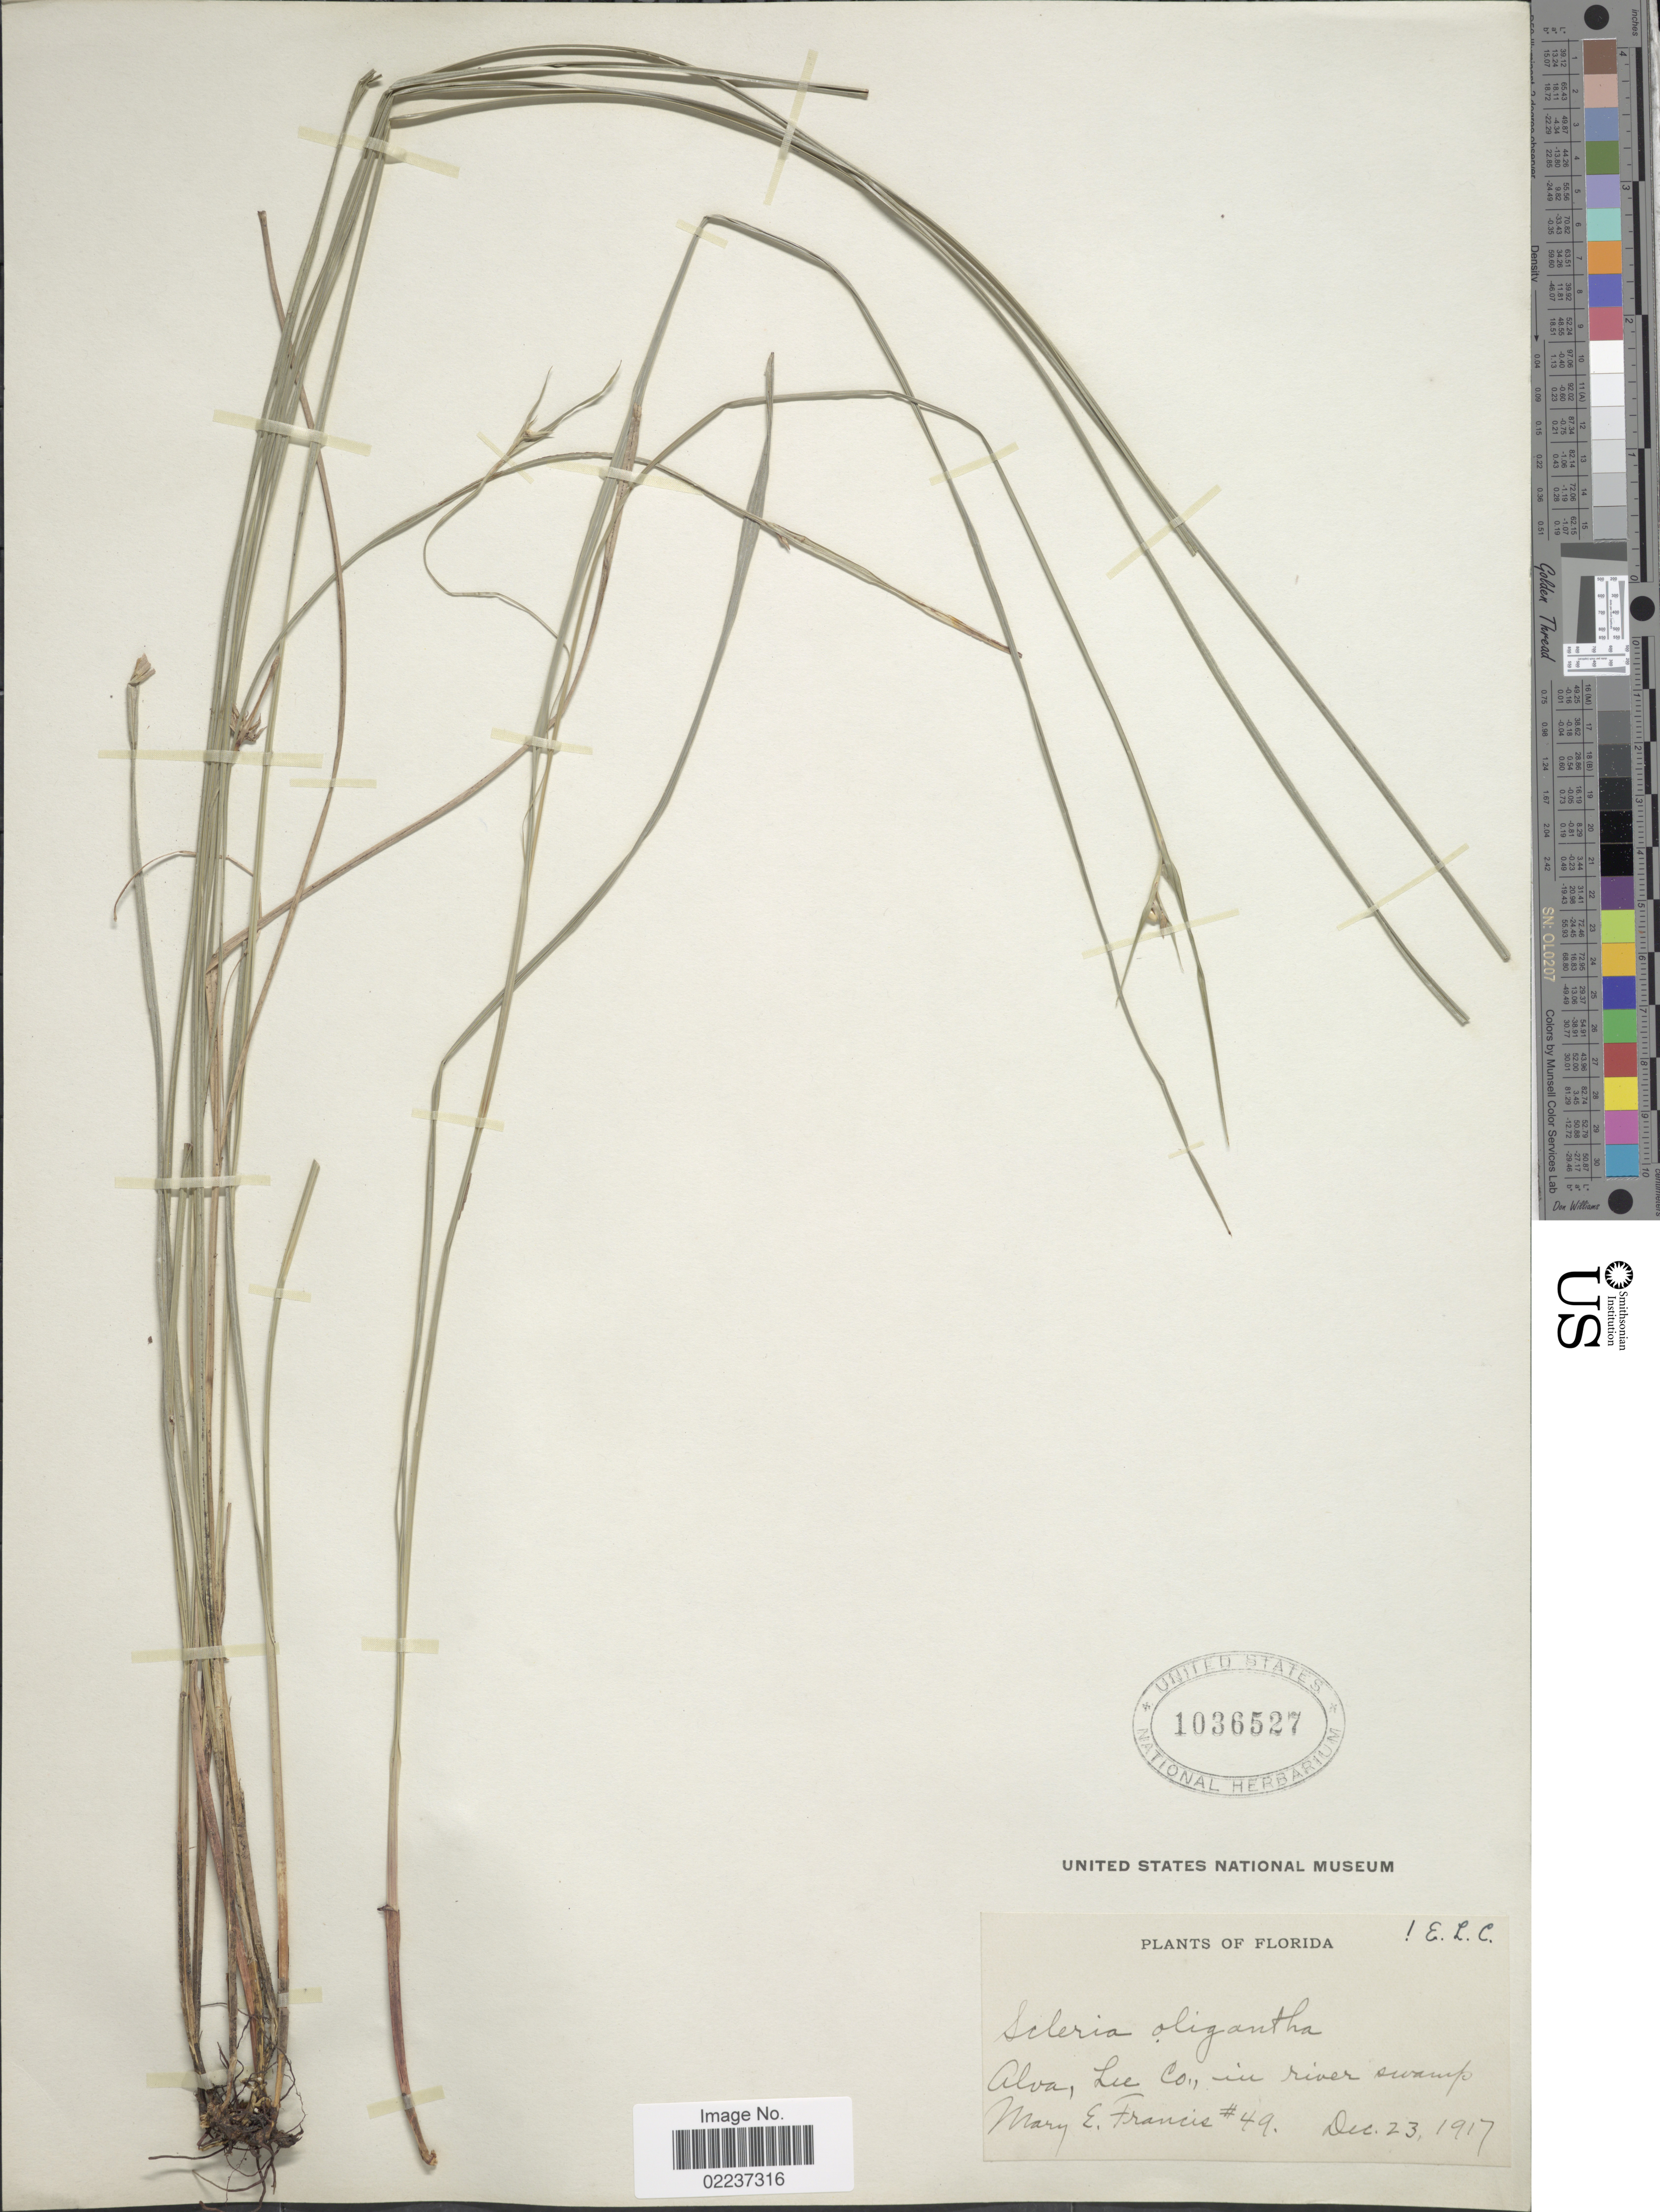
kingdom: Plantae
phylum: Tracheophyta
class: Liliopsida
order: Poales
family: Cyperaceae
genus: Scleria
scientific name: Scleria oligantha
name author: Michx.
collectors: M. E. Francis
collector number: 49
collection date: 1917-12-23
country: United States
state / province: Florida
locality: Alva, Lee Co.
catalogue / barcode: US 1036527